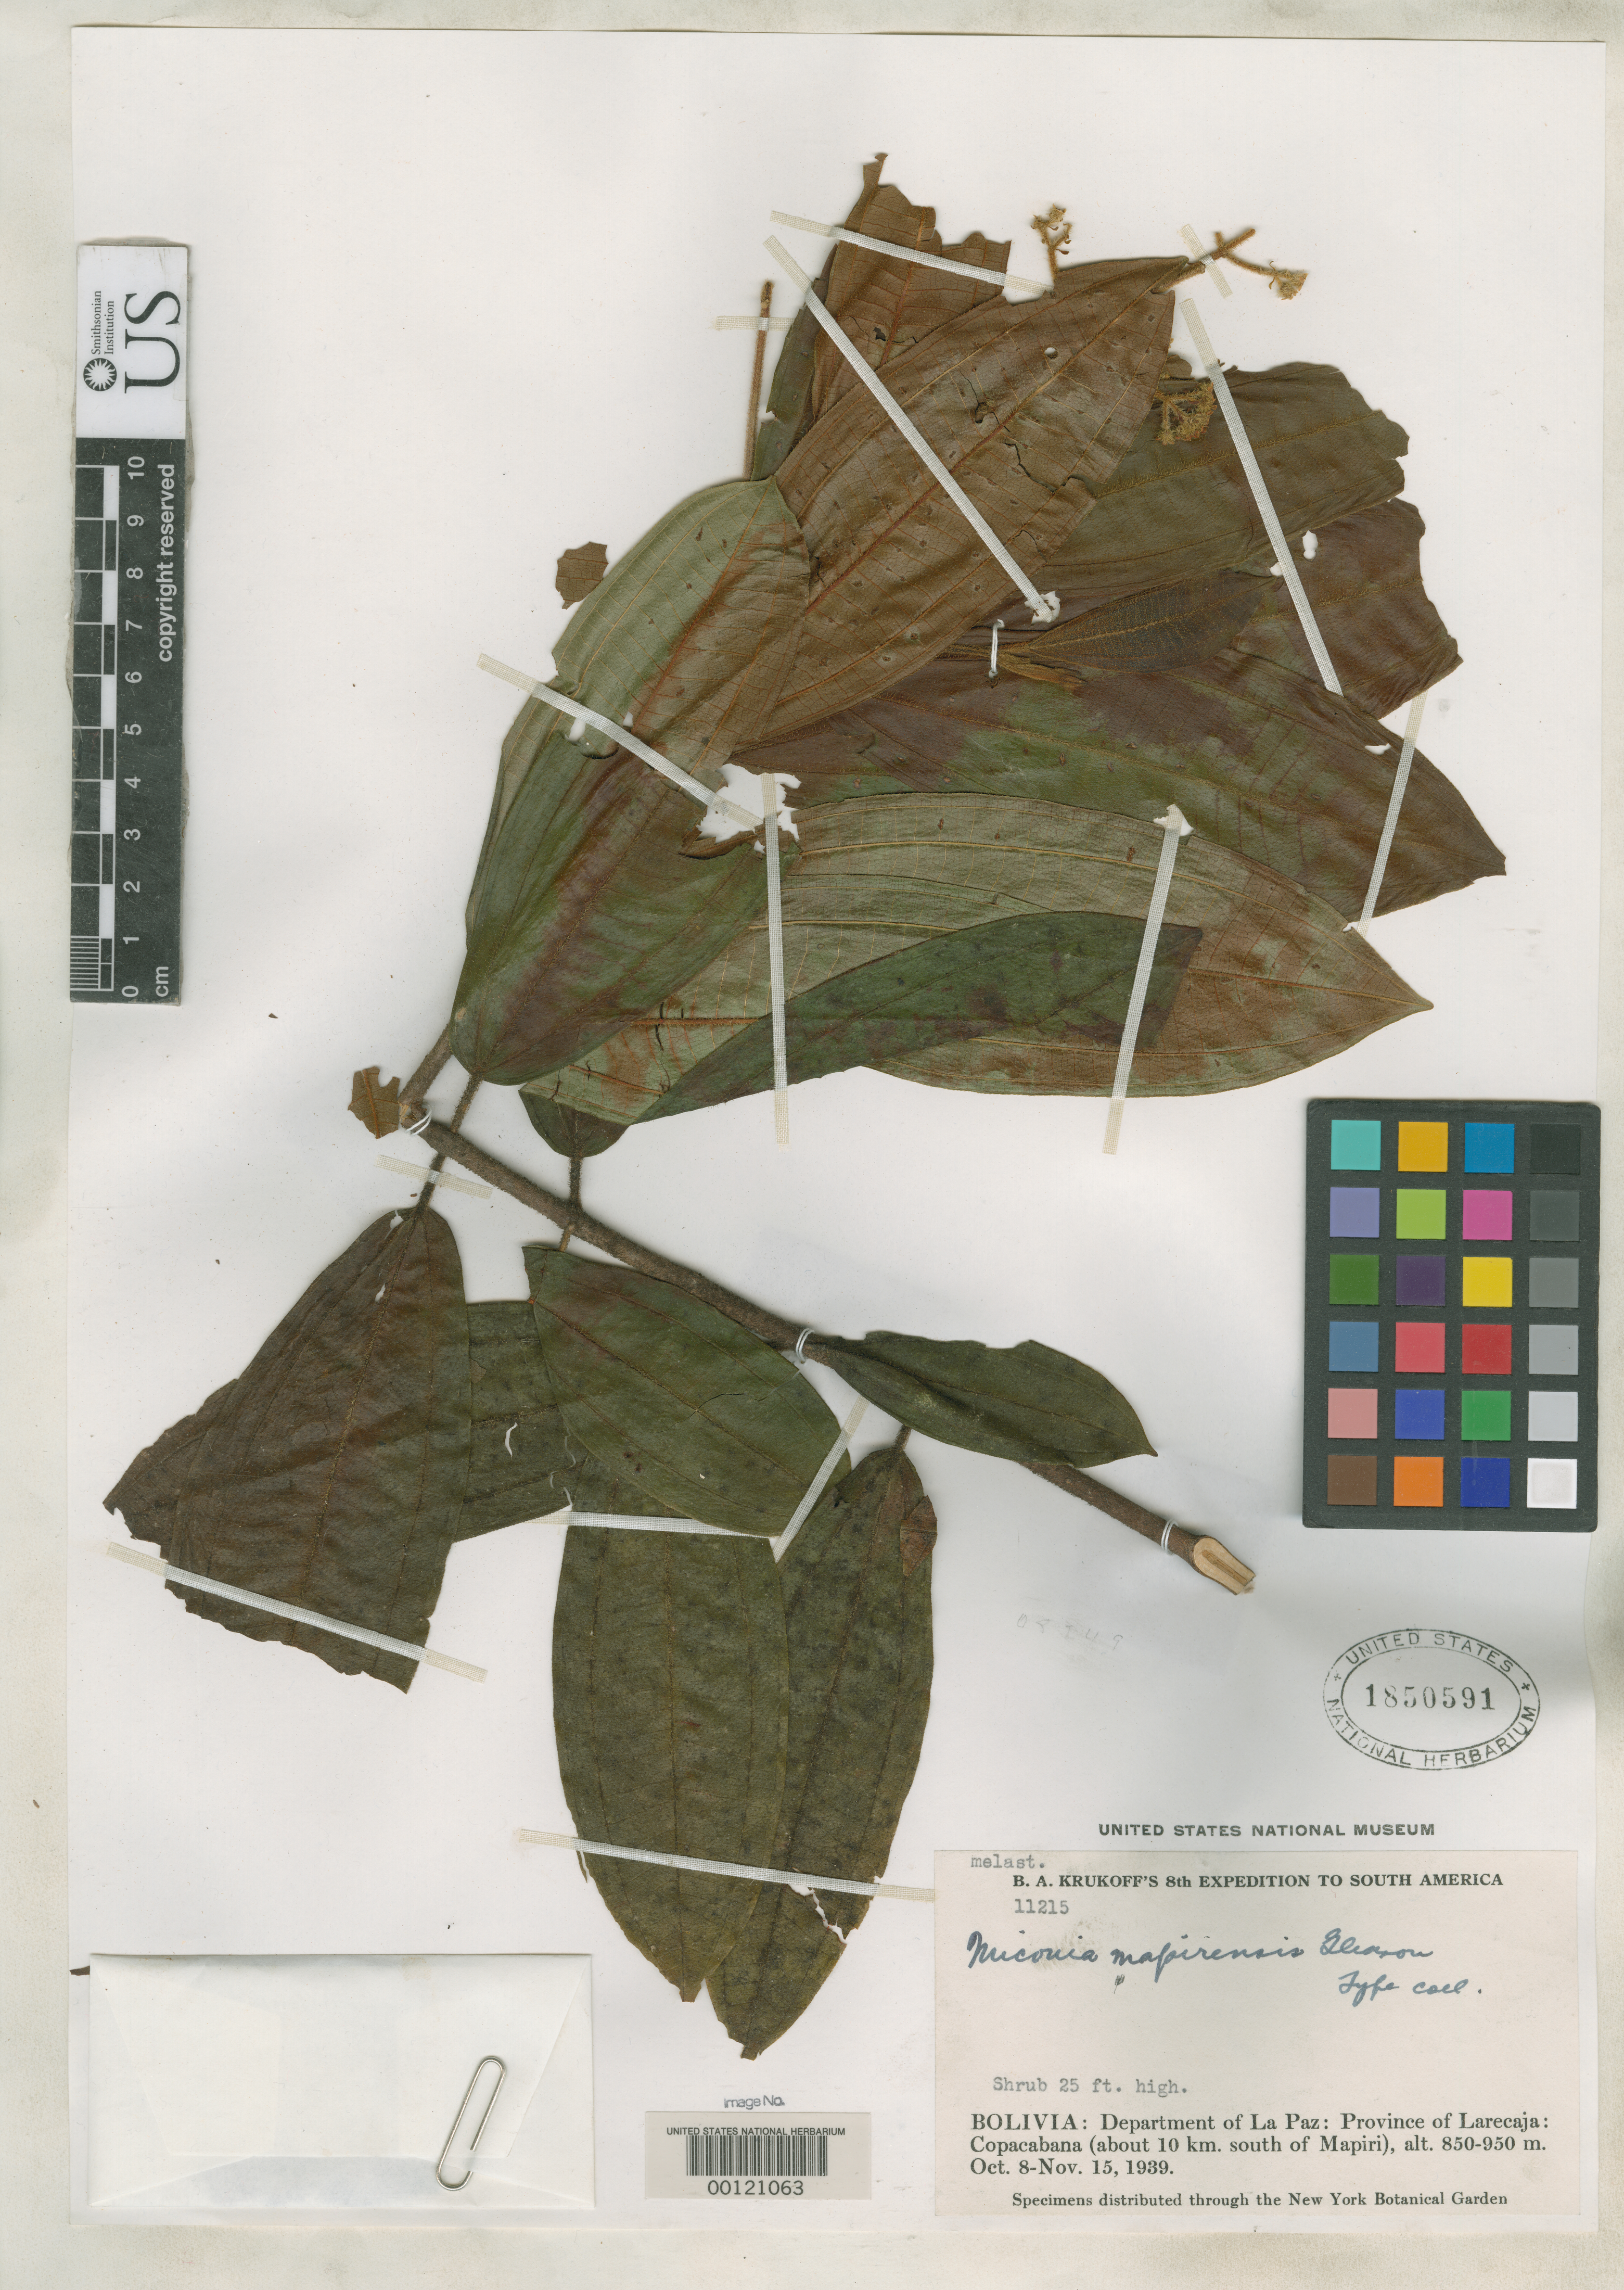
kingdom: Plantae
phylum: Tracheophyta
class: Magnoliopsida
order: Myrtales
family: Melastomataceae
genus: Miconia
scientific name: Miconia mapirensis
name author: Gleason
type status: Isotype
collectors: B. A. Krukoff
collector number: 11215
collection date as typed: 08 Oct 1939 to 15 Nov 1939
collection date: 1939-10-08/1939-11-15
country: Bolivia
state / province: La Paz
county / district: Larecaja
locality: Copacabana, 10 km S of Mapiri.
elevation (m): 850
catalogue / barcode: US 1850591